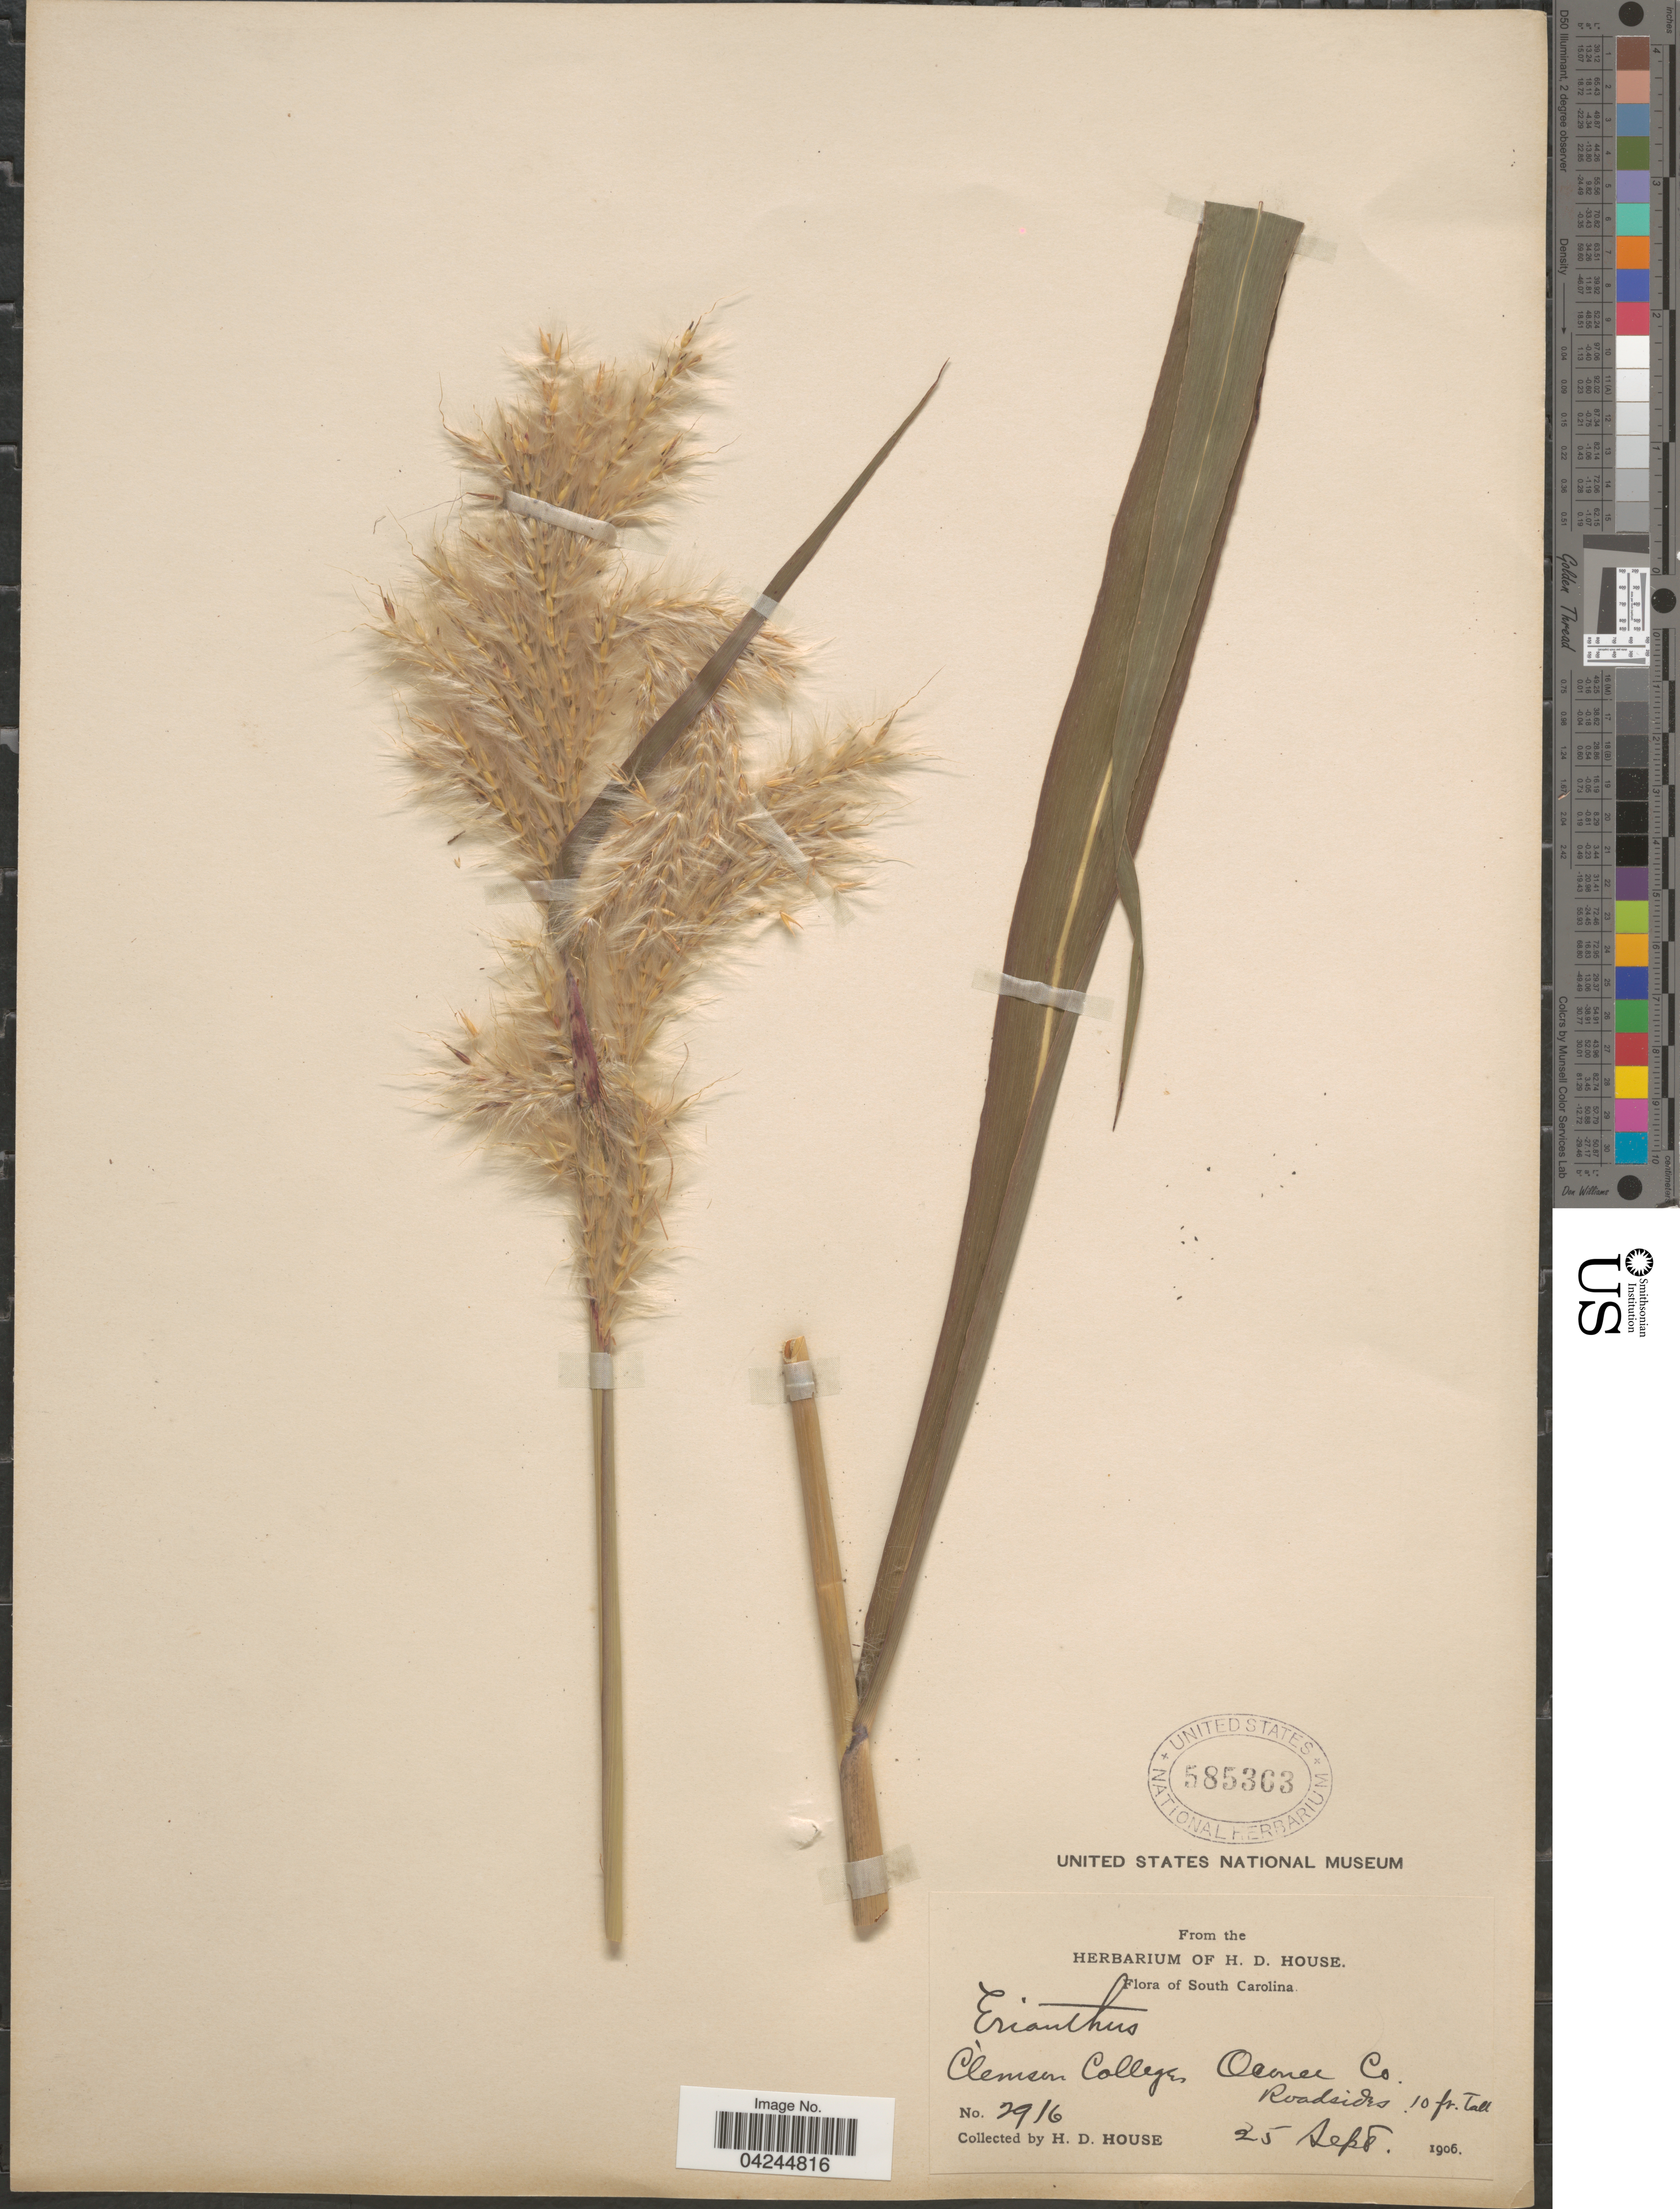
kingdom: Plantae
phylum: Tracheophyta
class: Liliopsida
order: Poales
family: Poaceae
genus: Erianthus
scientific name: Erianthus alopecuroides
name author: Elliott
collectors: H. D. House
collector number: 2916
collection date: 1906-09-25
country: United States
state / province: South Carolina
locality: Clemsen College. Oconee Co. Roadsides.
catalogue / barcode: US 585363